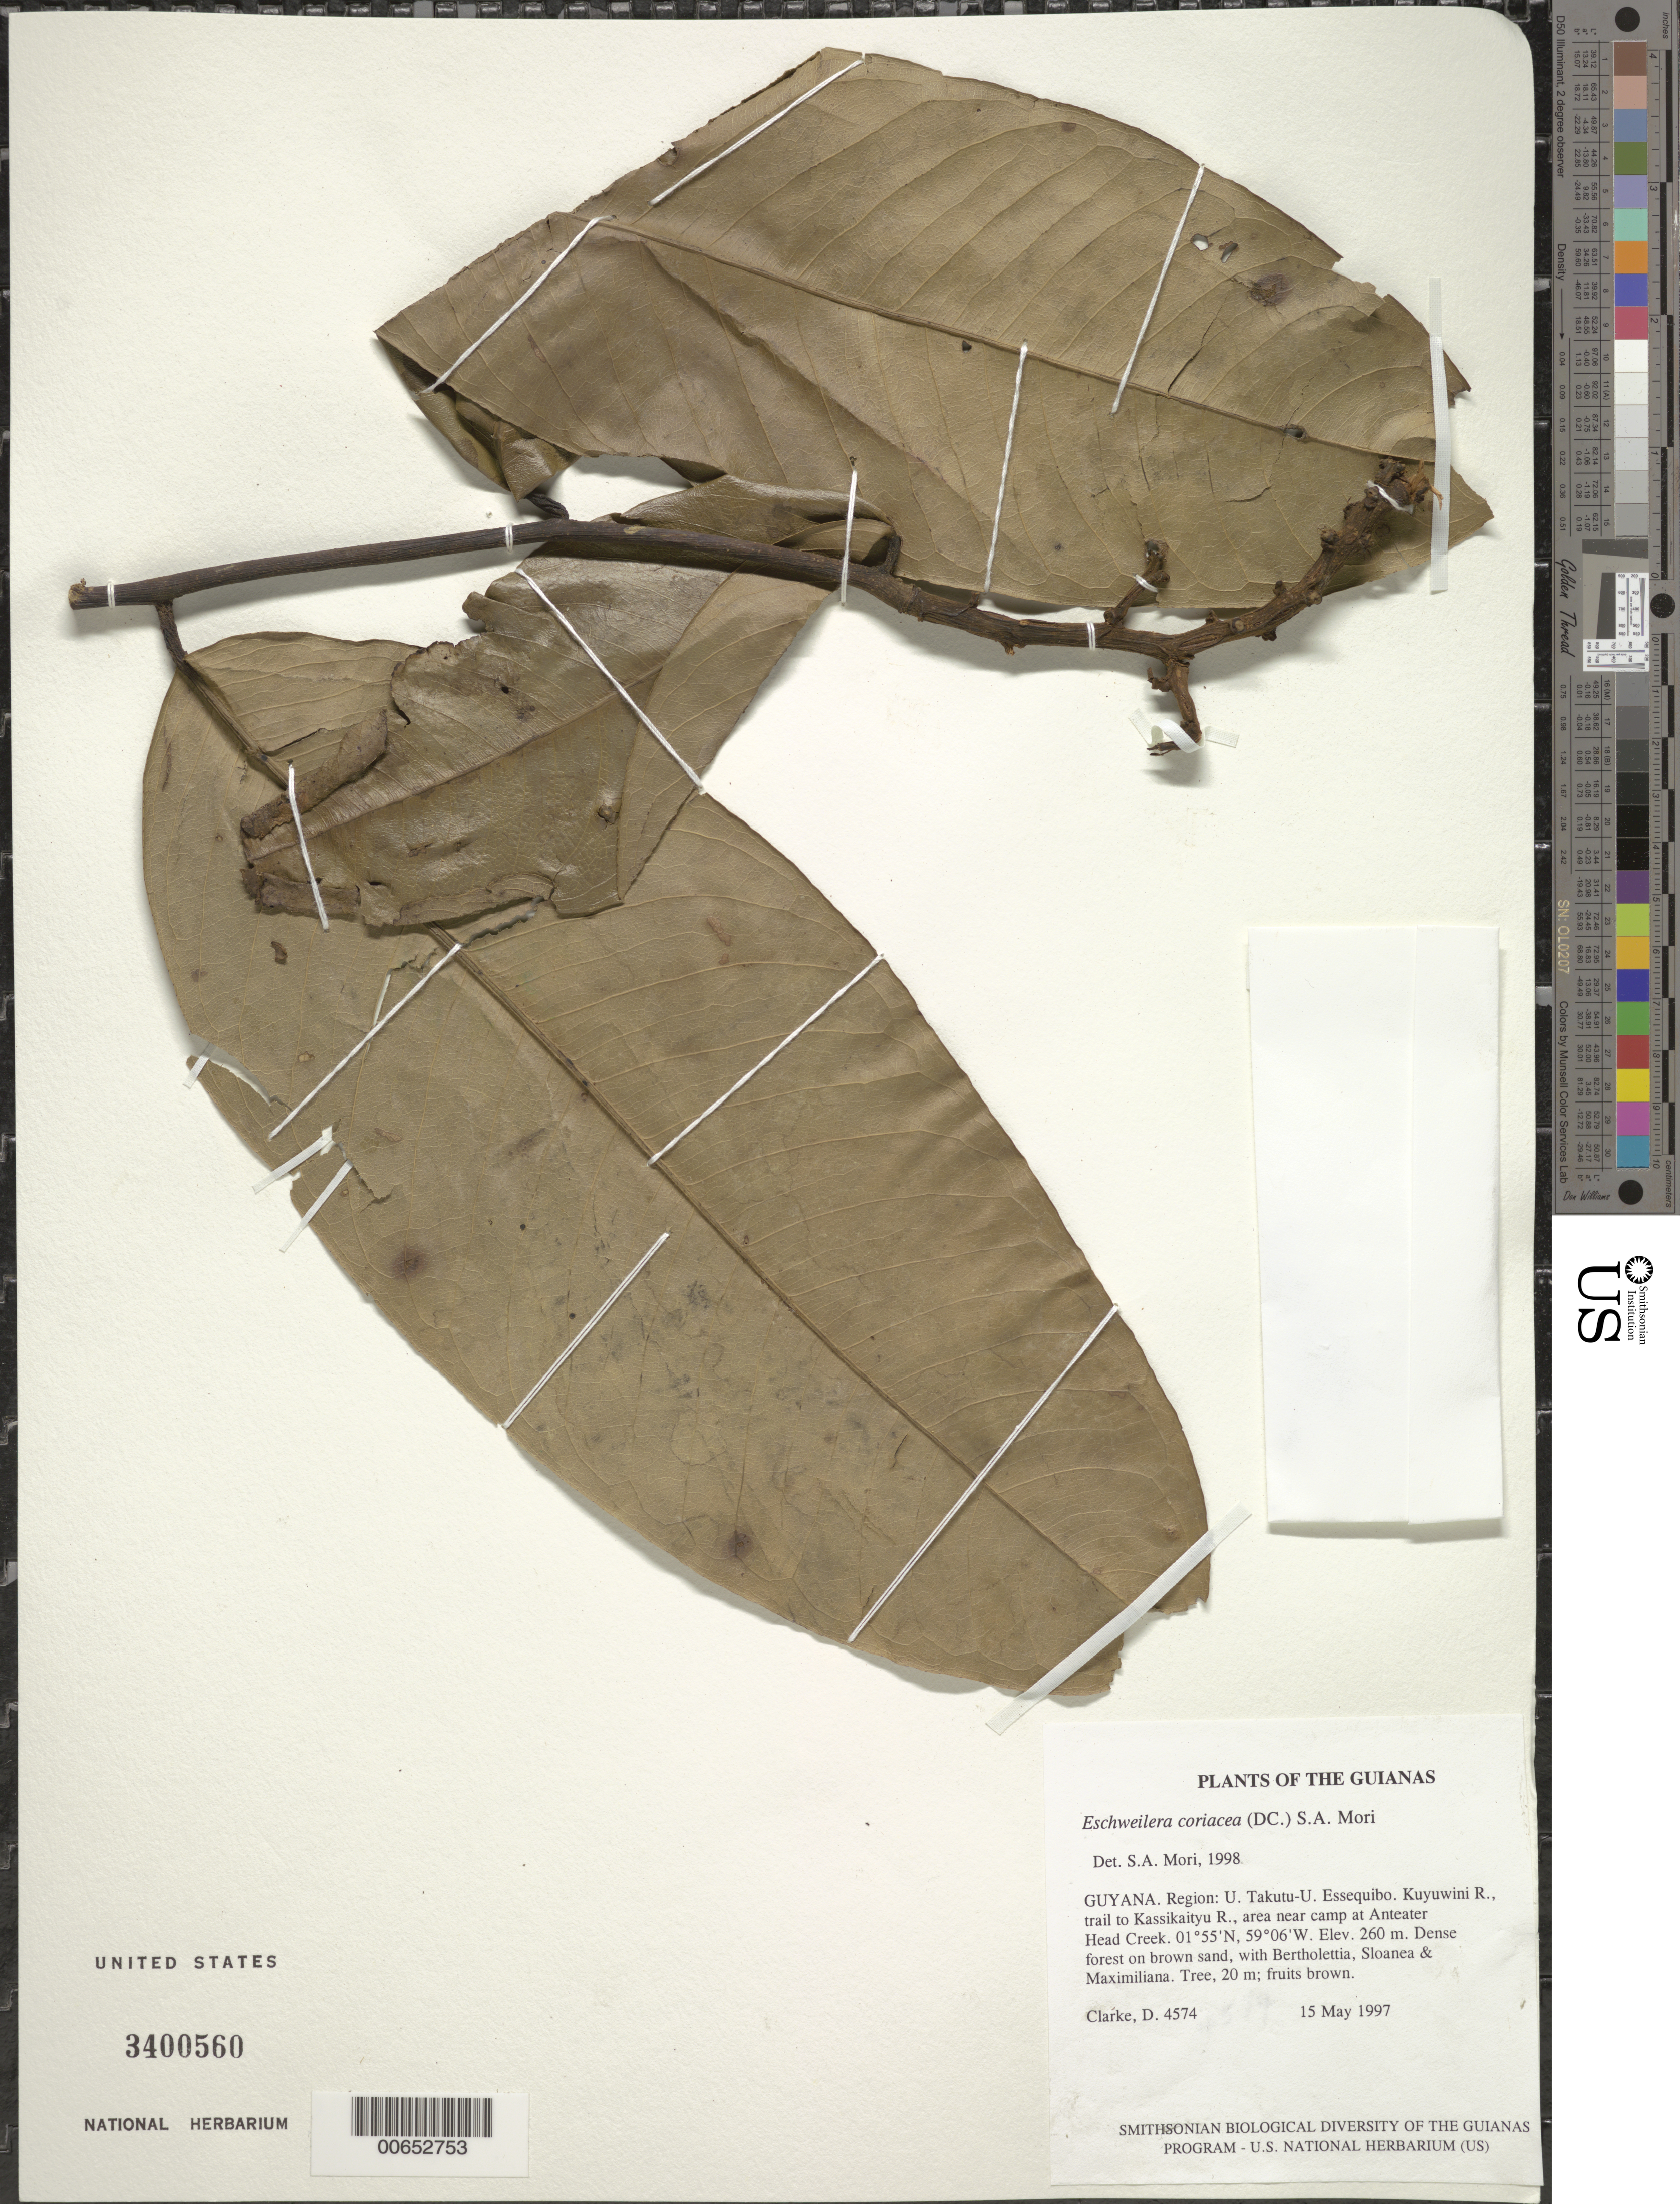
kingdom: Plantae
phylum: Tracheophyta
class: Magnoliopsida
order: Ericales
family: Lecythidaceae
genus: Eschweilera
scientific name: Eschweilera coriacea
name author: (DC.) S.A. Mori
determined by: Mori, Scott A.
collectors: H. D. Clarke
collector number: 4574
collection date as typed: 15 May 1997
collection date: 1997-05-15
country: Guyana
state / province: U. Takutu-U. Essequibo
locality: Kuyuwini R., trail to Kassikaityu R., area near camp at Anteater Head Creek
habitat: Dense forest on brown sand, with Bertholettia, Sloanea & Maximiliana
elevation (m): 260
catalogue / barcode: US 3400560